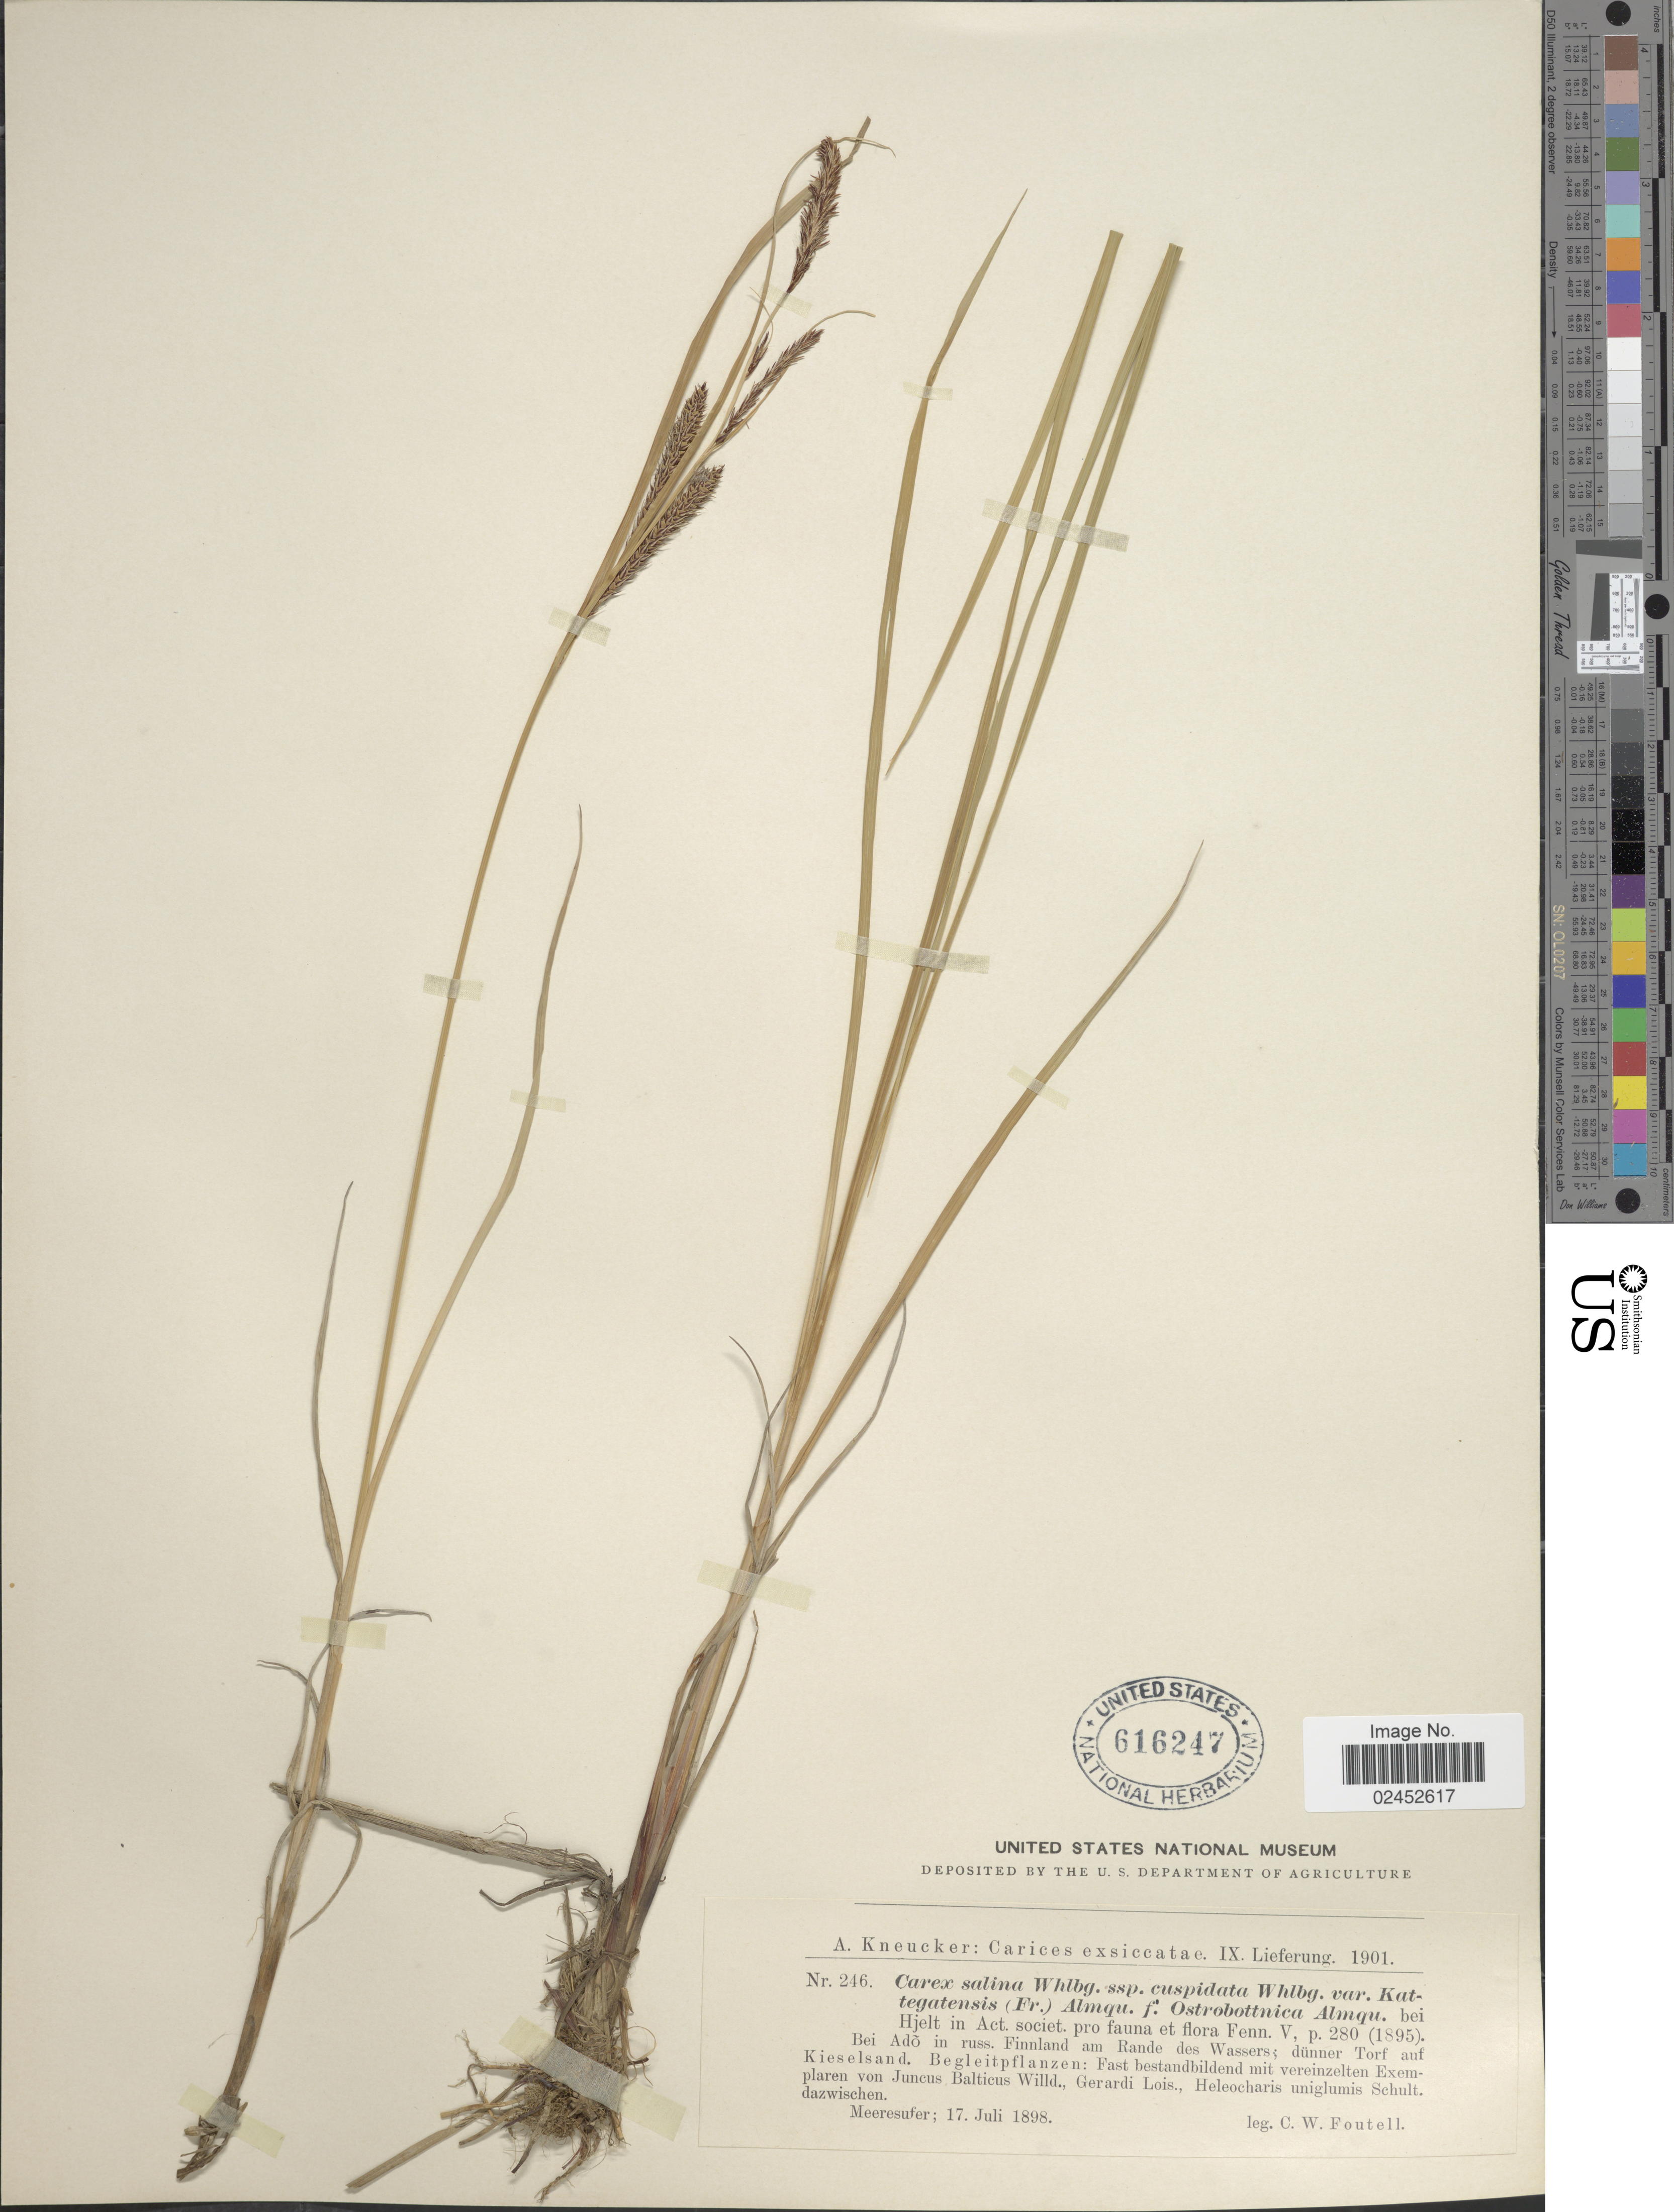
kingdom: Plantae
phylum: Tracheophyta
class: Liliopsida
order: Poales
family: Cyperaceae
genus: Carex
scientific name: Carex salina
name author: Wahlenb.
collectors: C. Foutell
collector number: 246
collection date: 1898-07-17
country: Finland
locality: Carices, Bei Ado in russ. Finnland am Rande des Wassers; dunner Torf auf Kieseland.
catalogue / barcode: US 616247